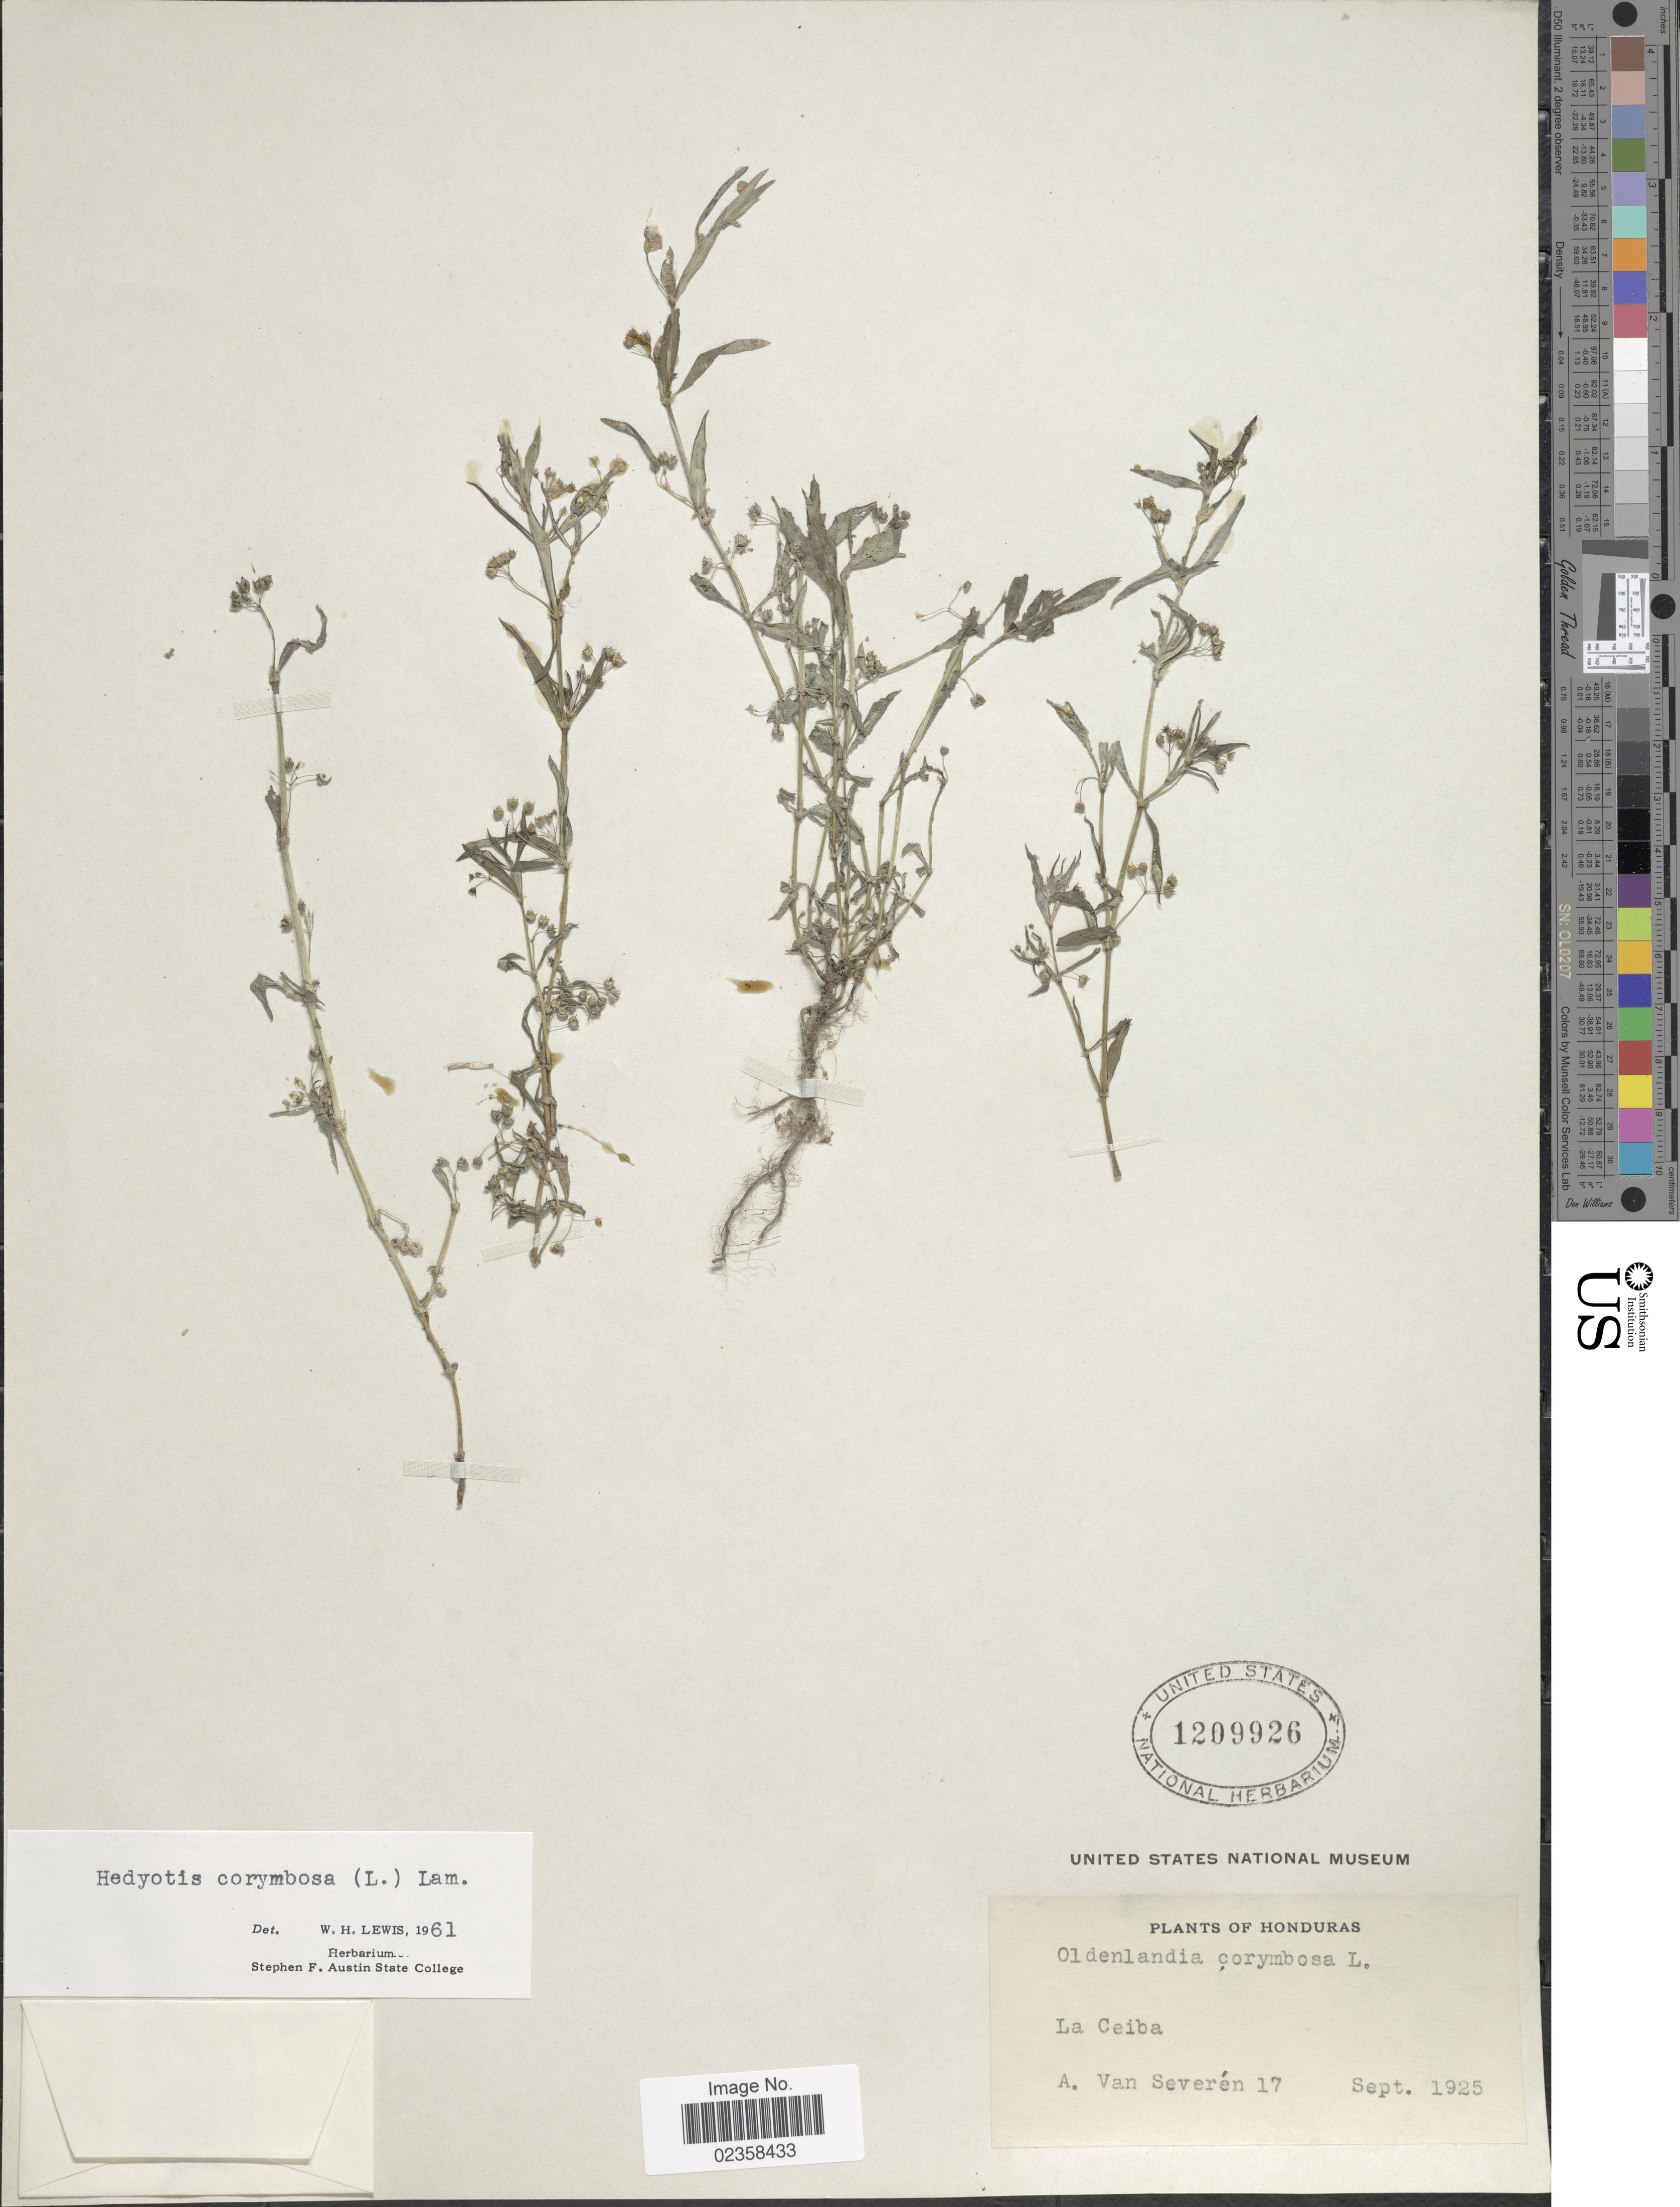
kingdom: Plantae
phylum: Tracheophyta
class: Magnoliopsida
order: Gentianales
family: Rubiaceae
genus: Oldenlandia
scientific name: Oldenlandia corymbosa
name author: L.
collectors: A. Van Severen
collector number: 17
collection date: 1925-09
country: Honduras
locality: La Ceiba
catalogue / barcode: US 1209926